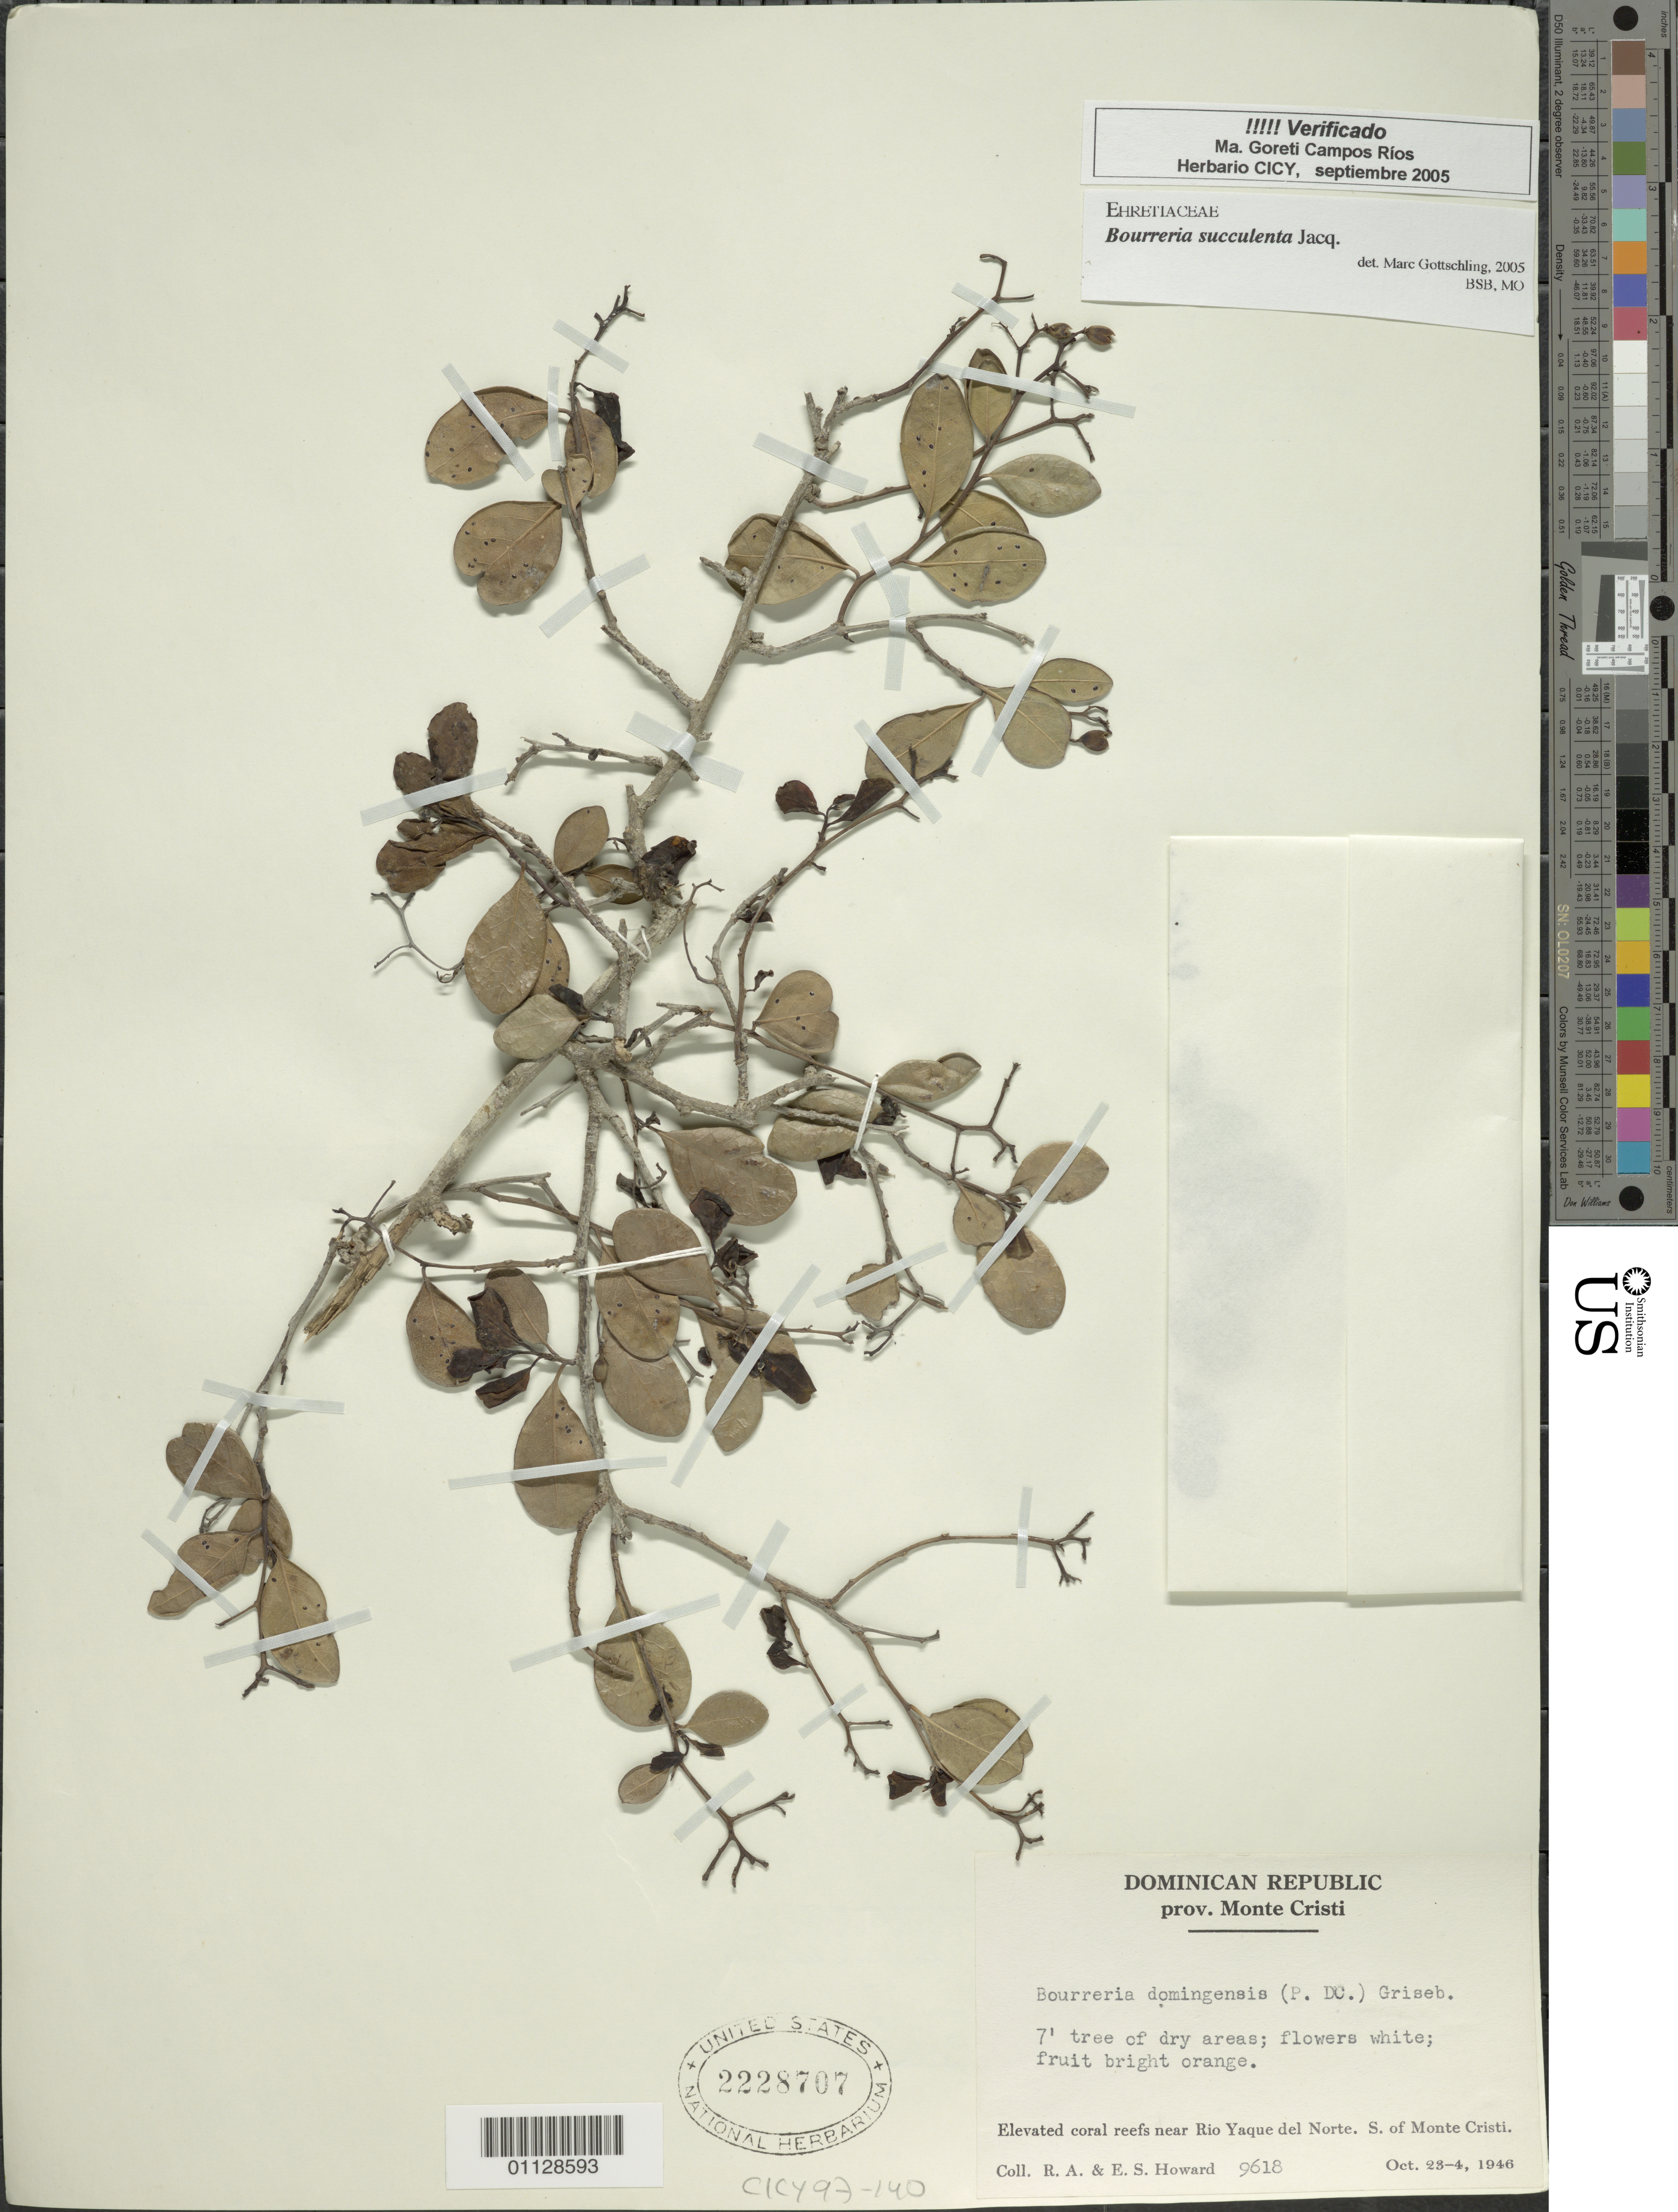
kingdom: Plantae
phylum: Tracheophyta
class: Magnoliopsida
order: Boraginales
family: Ehretiaceae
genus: Bourreria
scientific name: Bourreria succulenta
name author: Jacq.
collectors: R. A. Howard & E. S. Howard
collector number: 9618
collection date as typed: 23 Oct 1946 to 24 Oct 1946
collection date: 1946-10-23/1946-10-24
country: Dominican Republic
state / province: Monte Cristi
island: Hispaniola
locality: Elevated coral reefs near Rio Yaque del Norte, S of Monte Cristi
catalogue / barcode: US 2228707